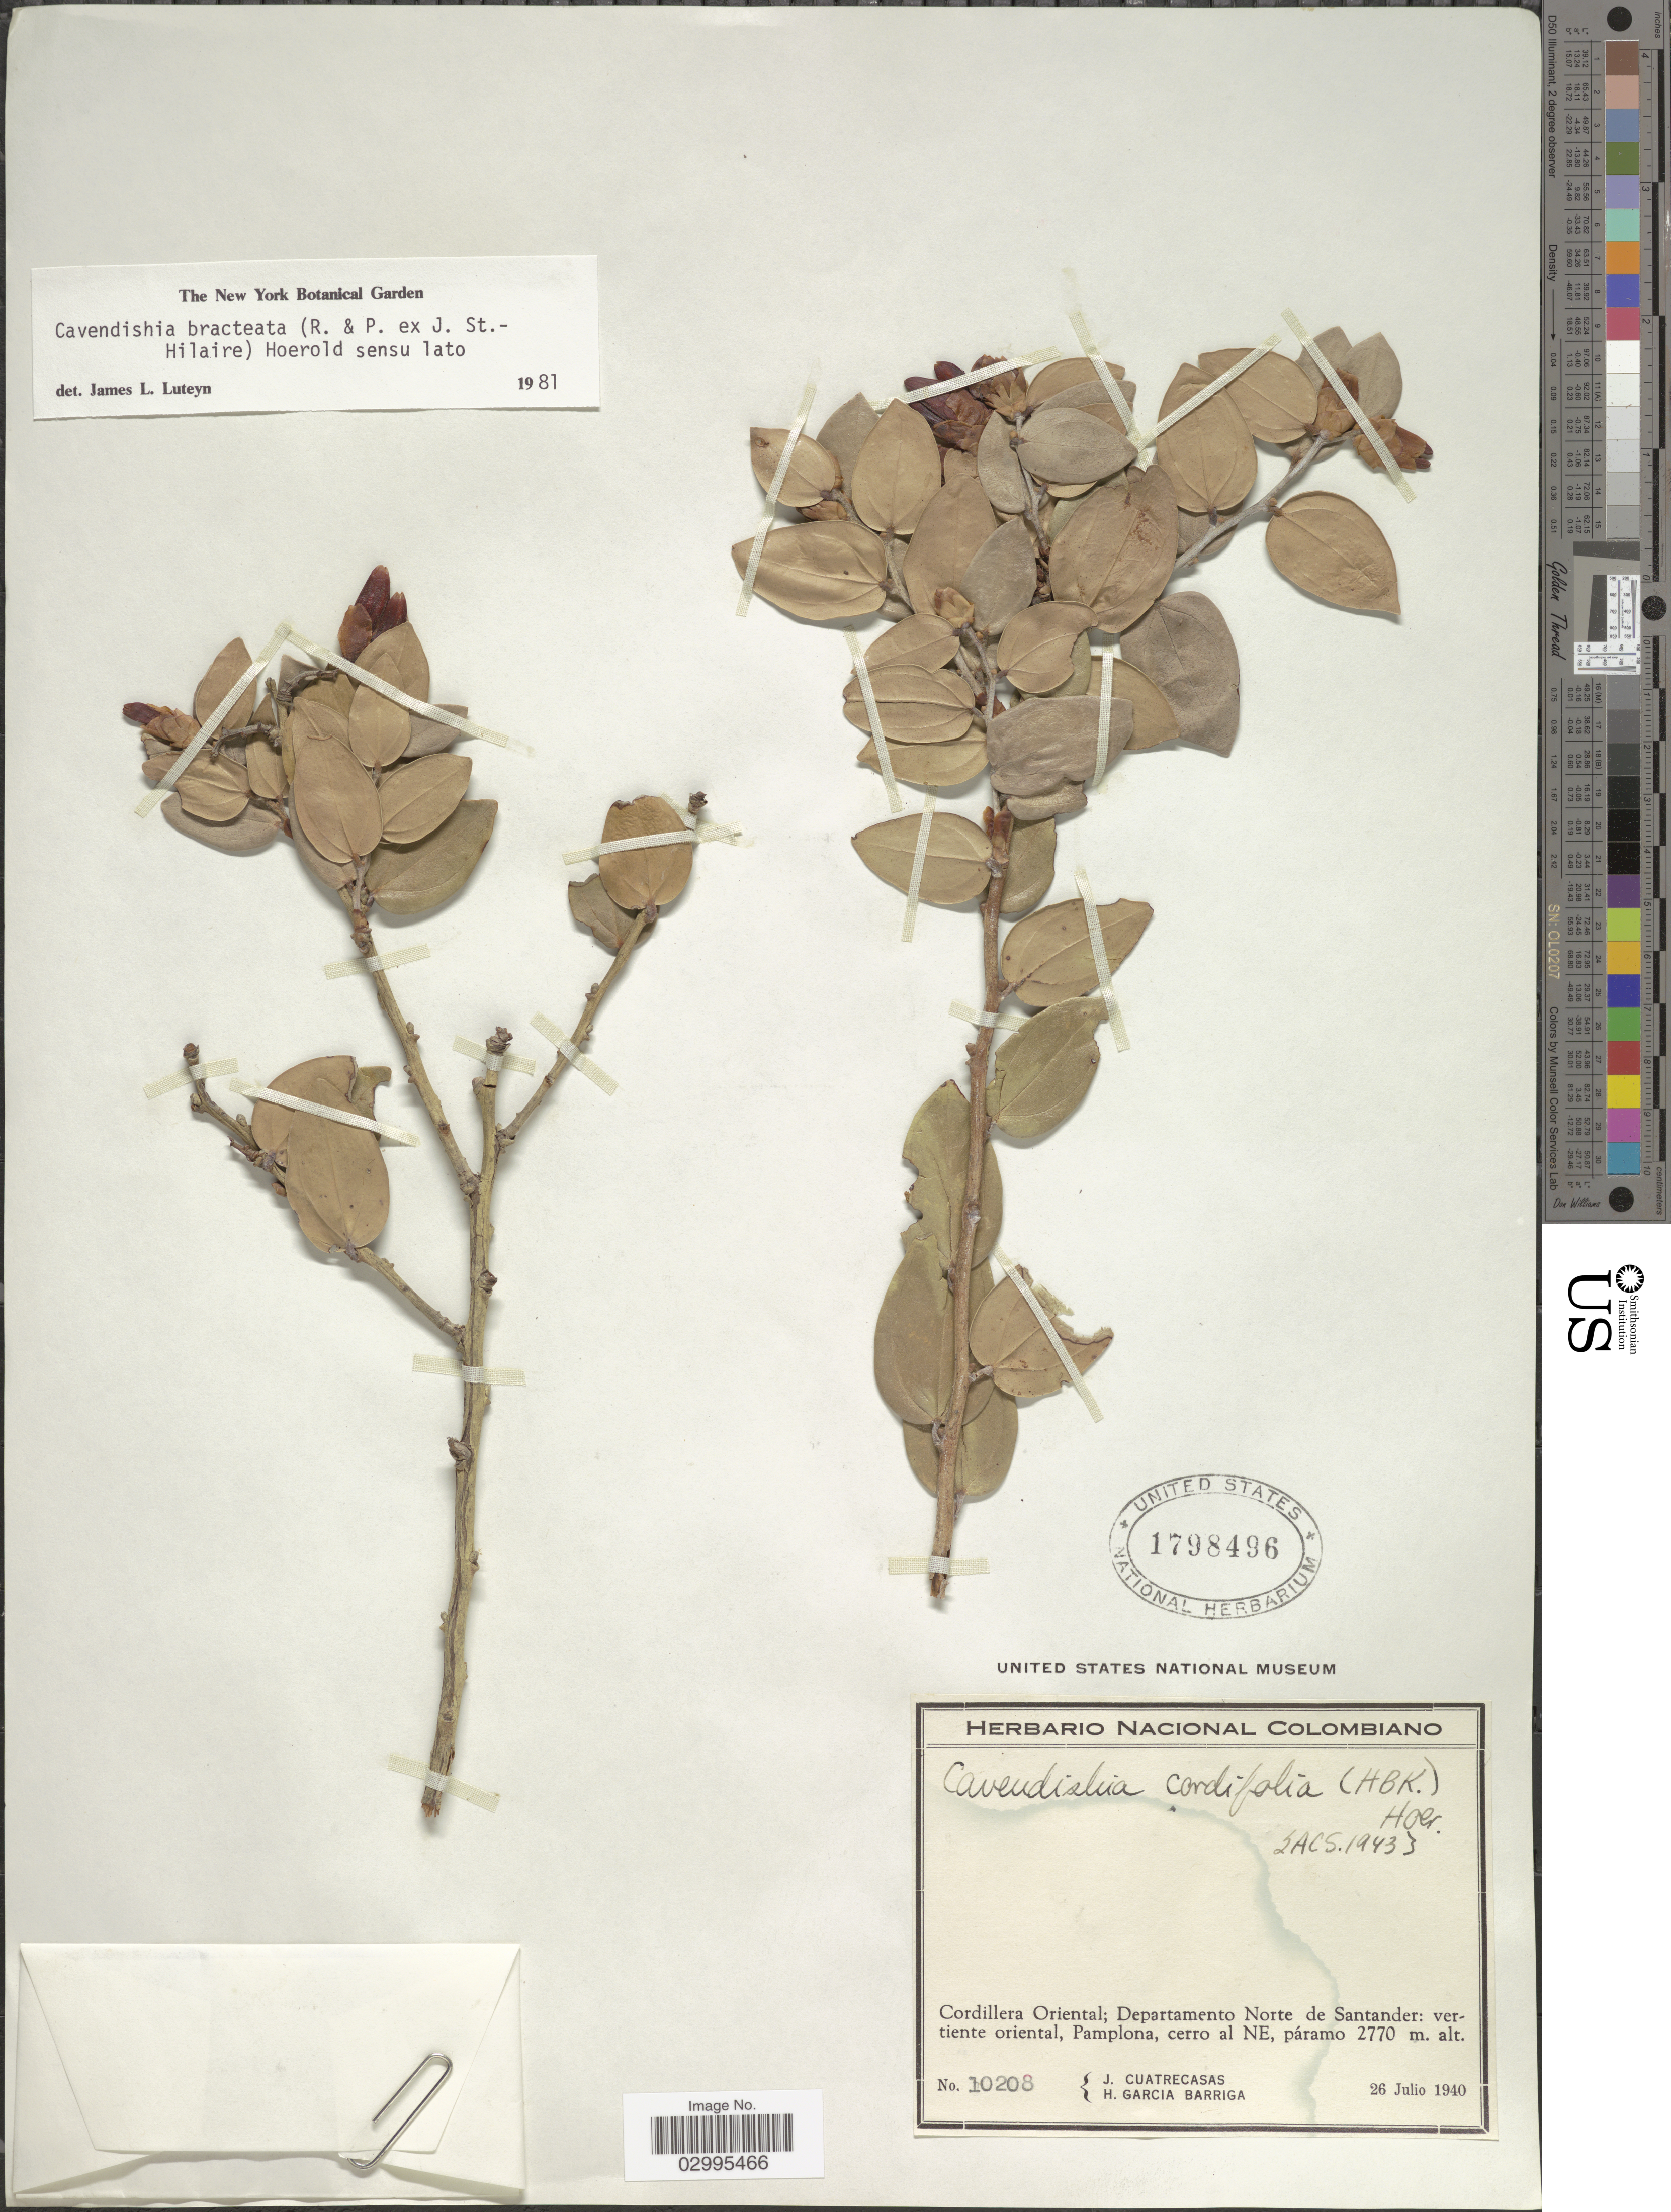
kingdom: Plantae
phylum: Tracheophyta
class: Magnoliopsida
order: Ericales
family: Ericaceae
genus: Cavendishia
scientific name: Cavendishia bracteata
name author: (Ruiz & Pav. ex J. St.-Hil.) Hoerold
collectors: J. Cuatrecasas & H. García Barriga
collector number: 10208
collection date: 1940-07-26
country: Colombia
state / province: Norte de Santander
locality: Cordillera Oriental; Departamento Norte de Santander: vertiente oriental, Pamplona, cerro al NE.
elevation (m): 2770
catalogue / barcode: US 1798496